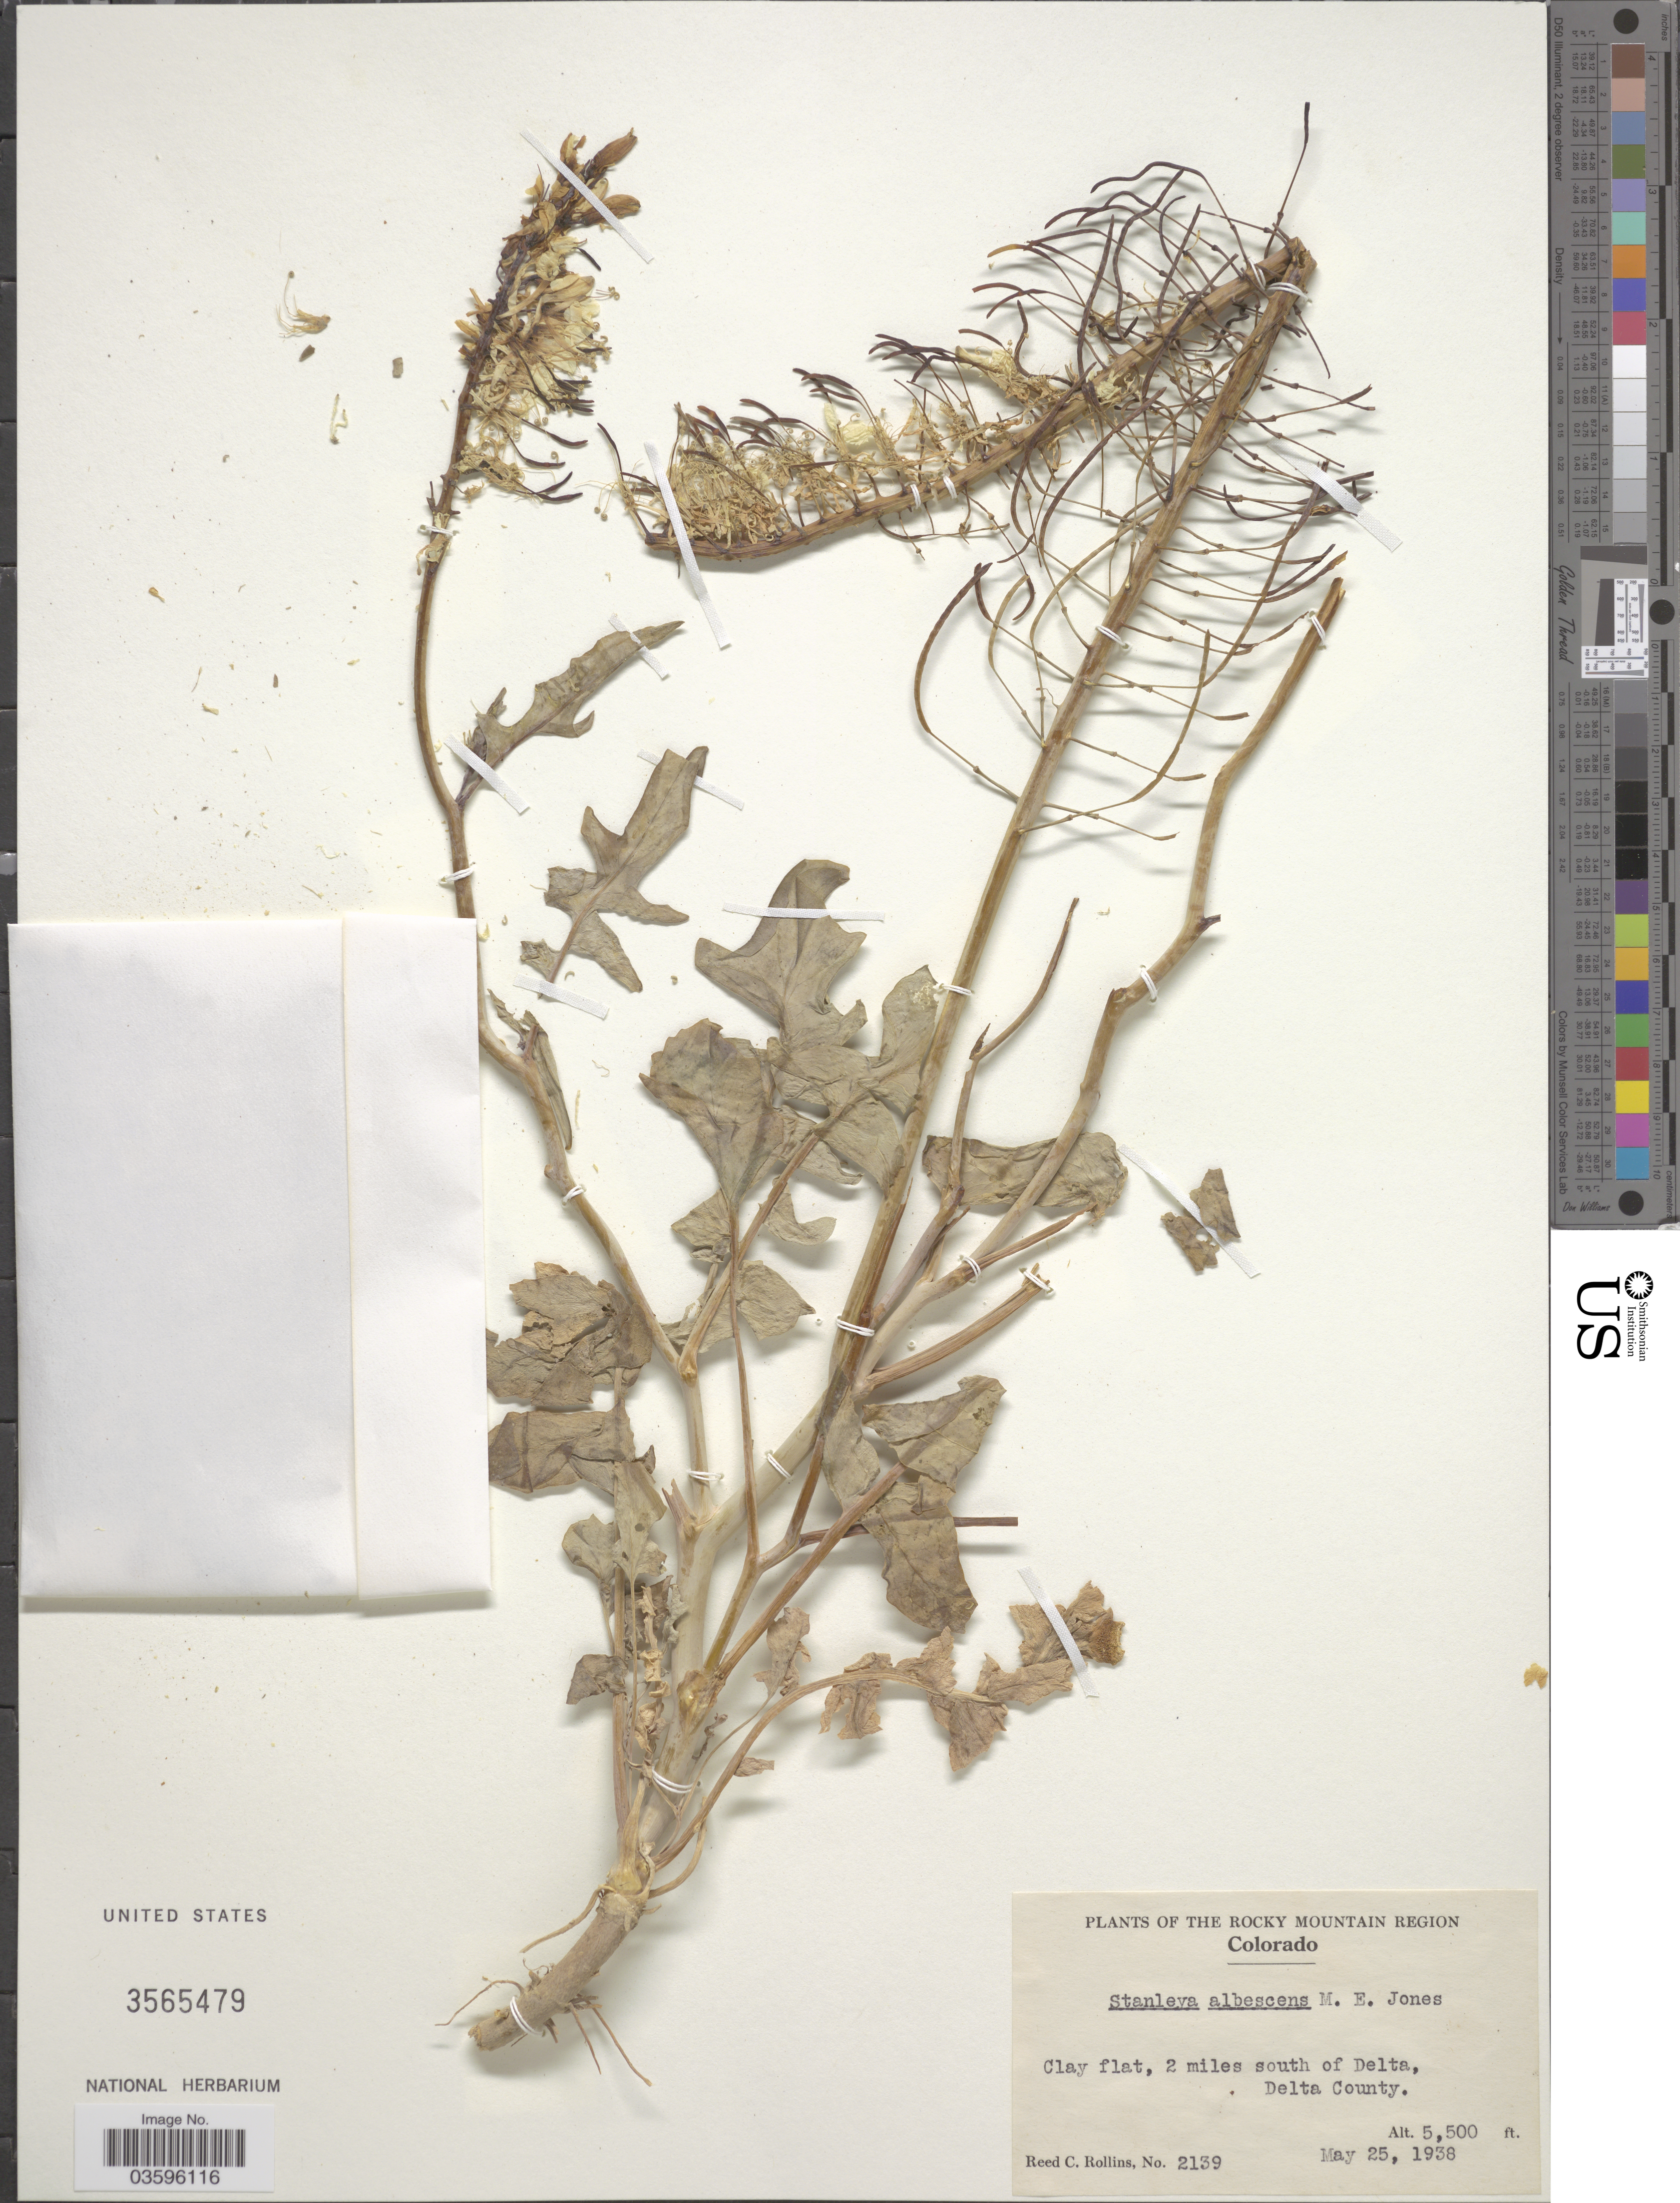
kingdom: Plantae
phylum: Tracheophyta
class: Magnoliopsida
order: Brassicales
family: Brassicaceae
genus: Stanleya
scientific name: Stanleya albescens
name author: M.E. Jones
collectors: R. C. Rollins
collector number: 2139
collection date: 1938-05-25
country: United States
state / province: Colorado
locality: The Rocky Mountain Region. Clay flat, 2 miles south of Delta, Delta County.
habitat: clay flat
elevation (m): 1676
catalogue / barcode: US 3565479